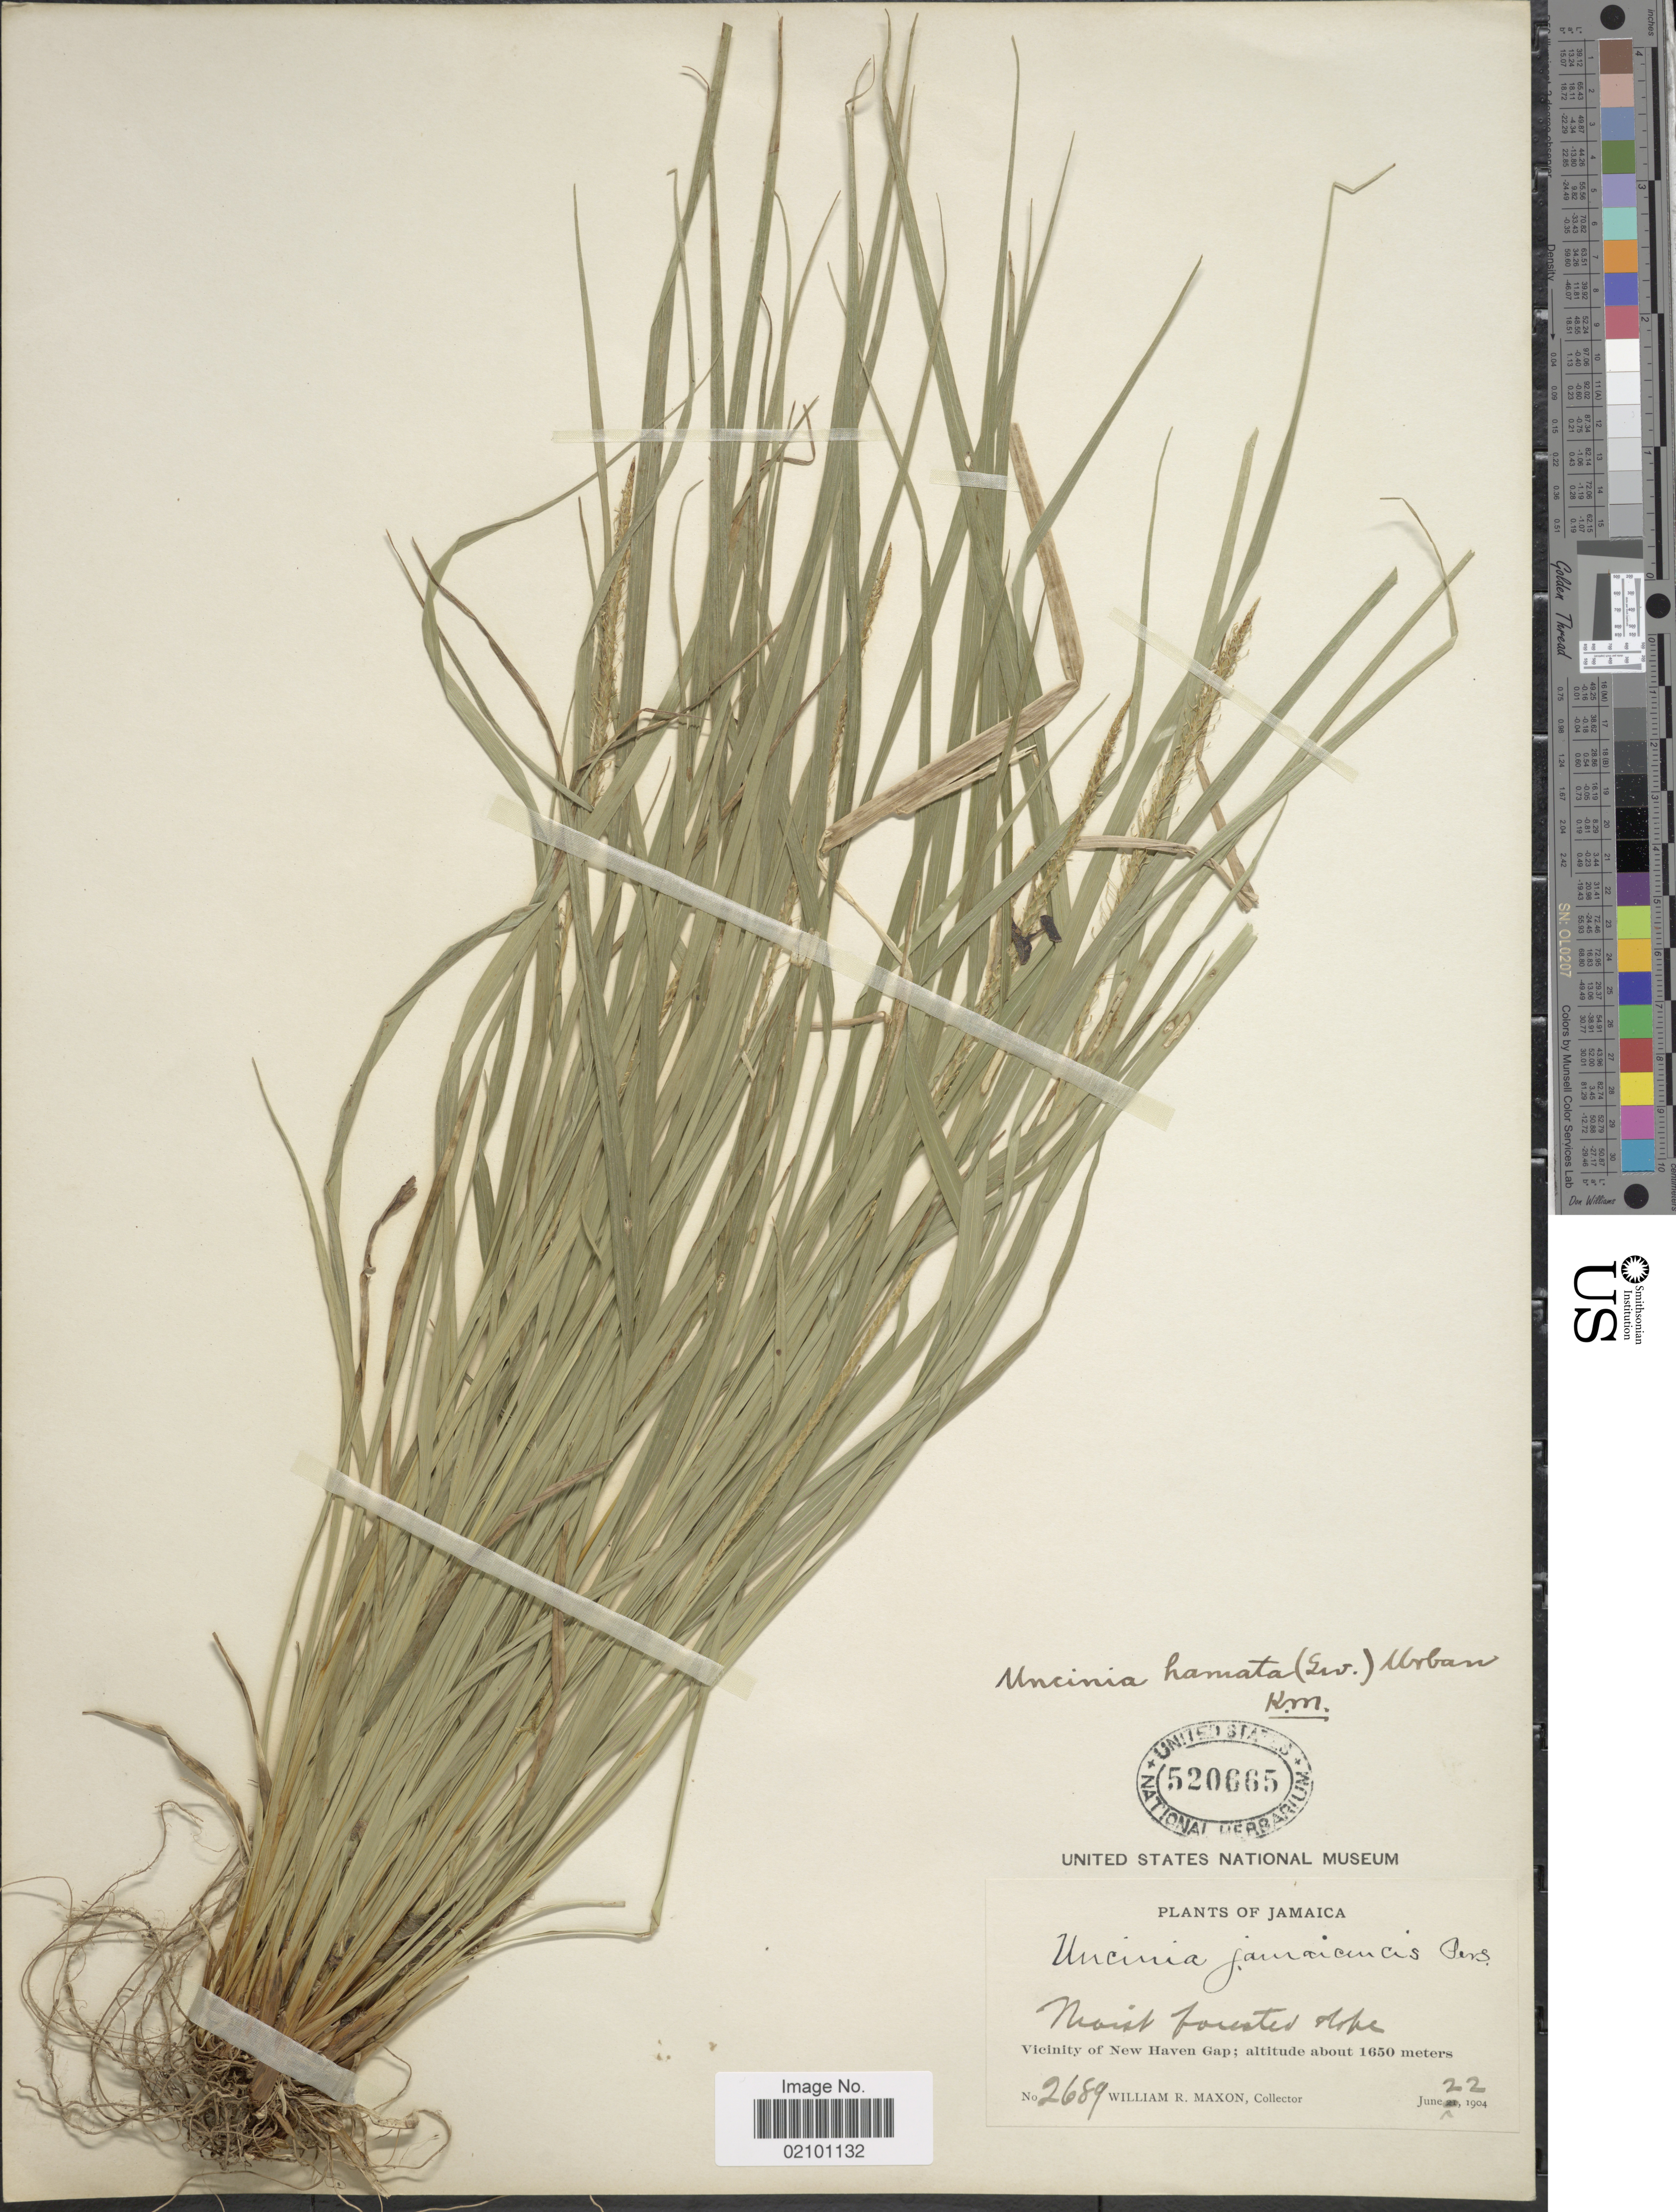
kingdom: Plantae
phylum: Tracheophyta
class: Liliopsida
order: Poales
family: Cyperaceae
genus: Carex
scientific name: Carex hamata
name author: Sw.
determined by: Strong, M. T., (US), Smithsonian Institution - National Museum of Natural History (UNITED STATES)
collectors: W. R. Maxon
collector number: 2689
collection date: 1904-06-22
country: Jamaica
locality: Vicinity of New Haven Gap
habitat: Moist forested slope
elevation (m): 1650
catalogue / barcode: US 520665